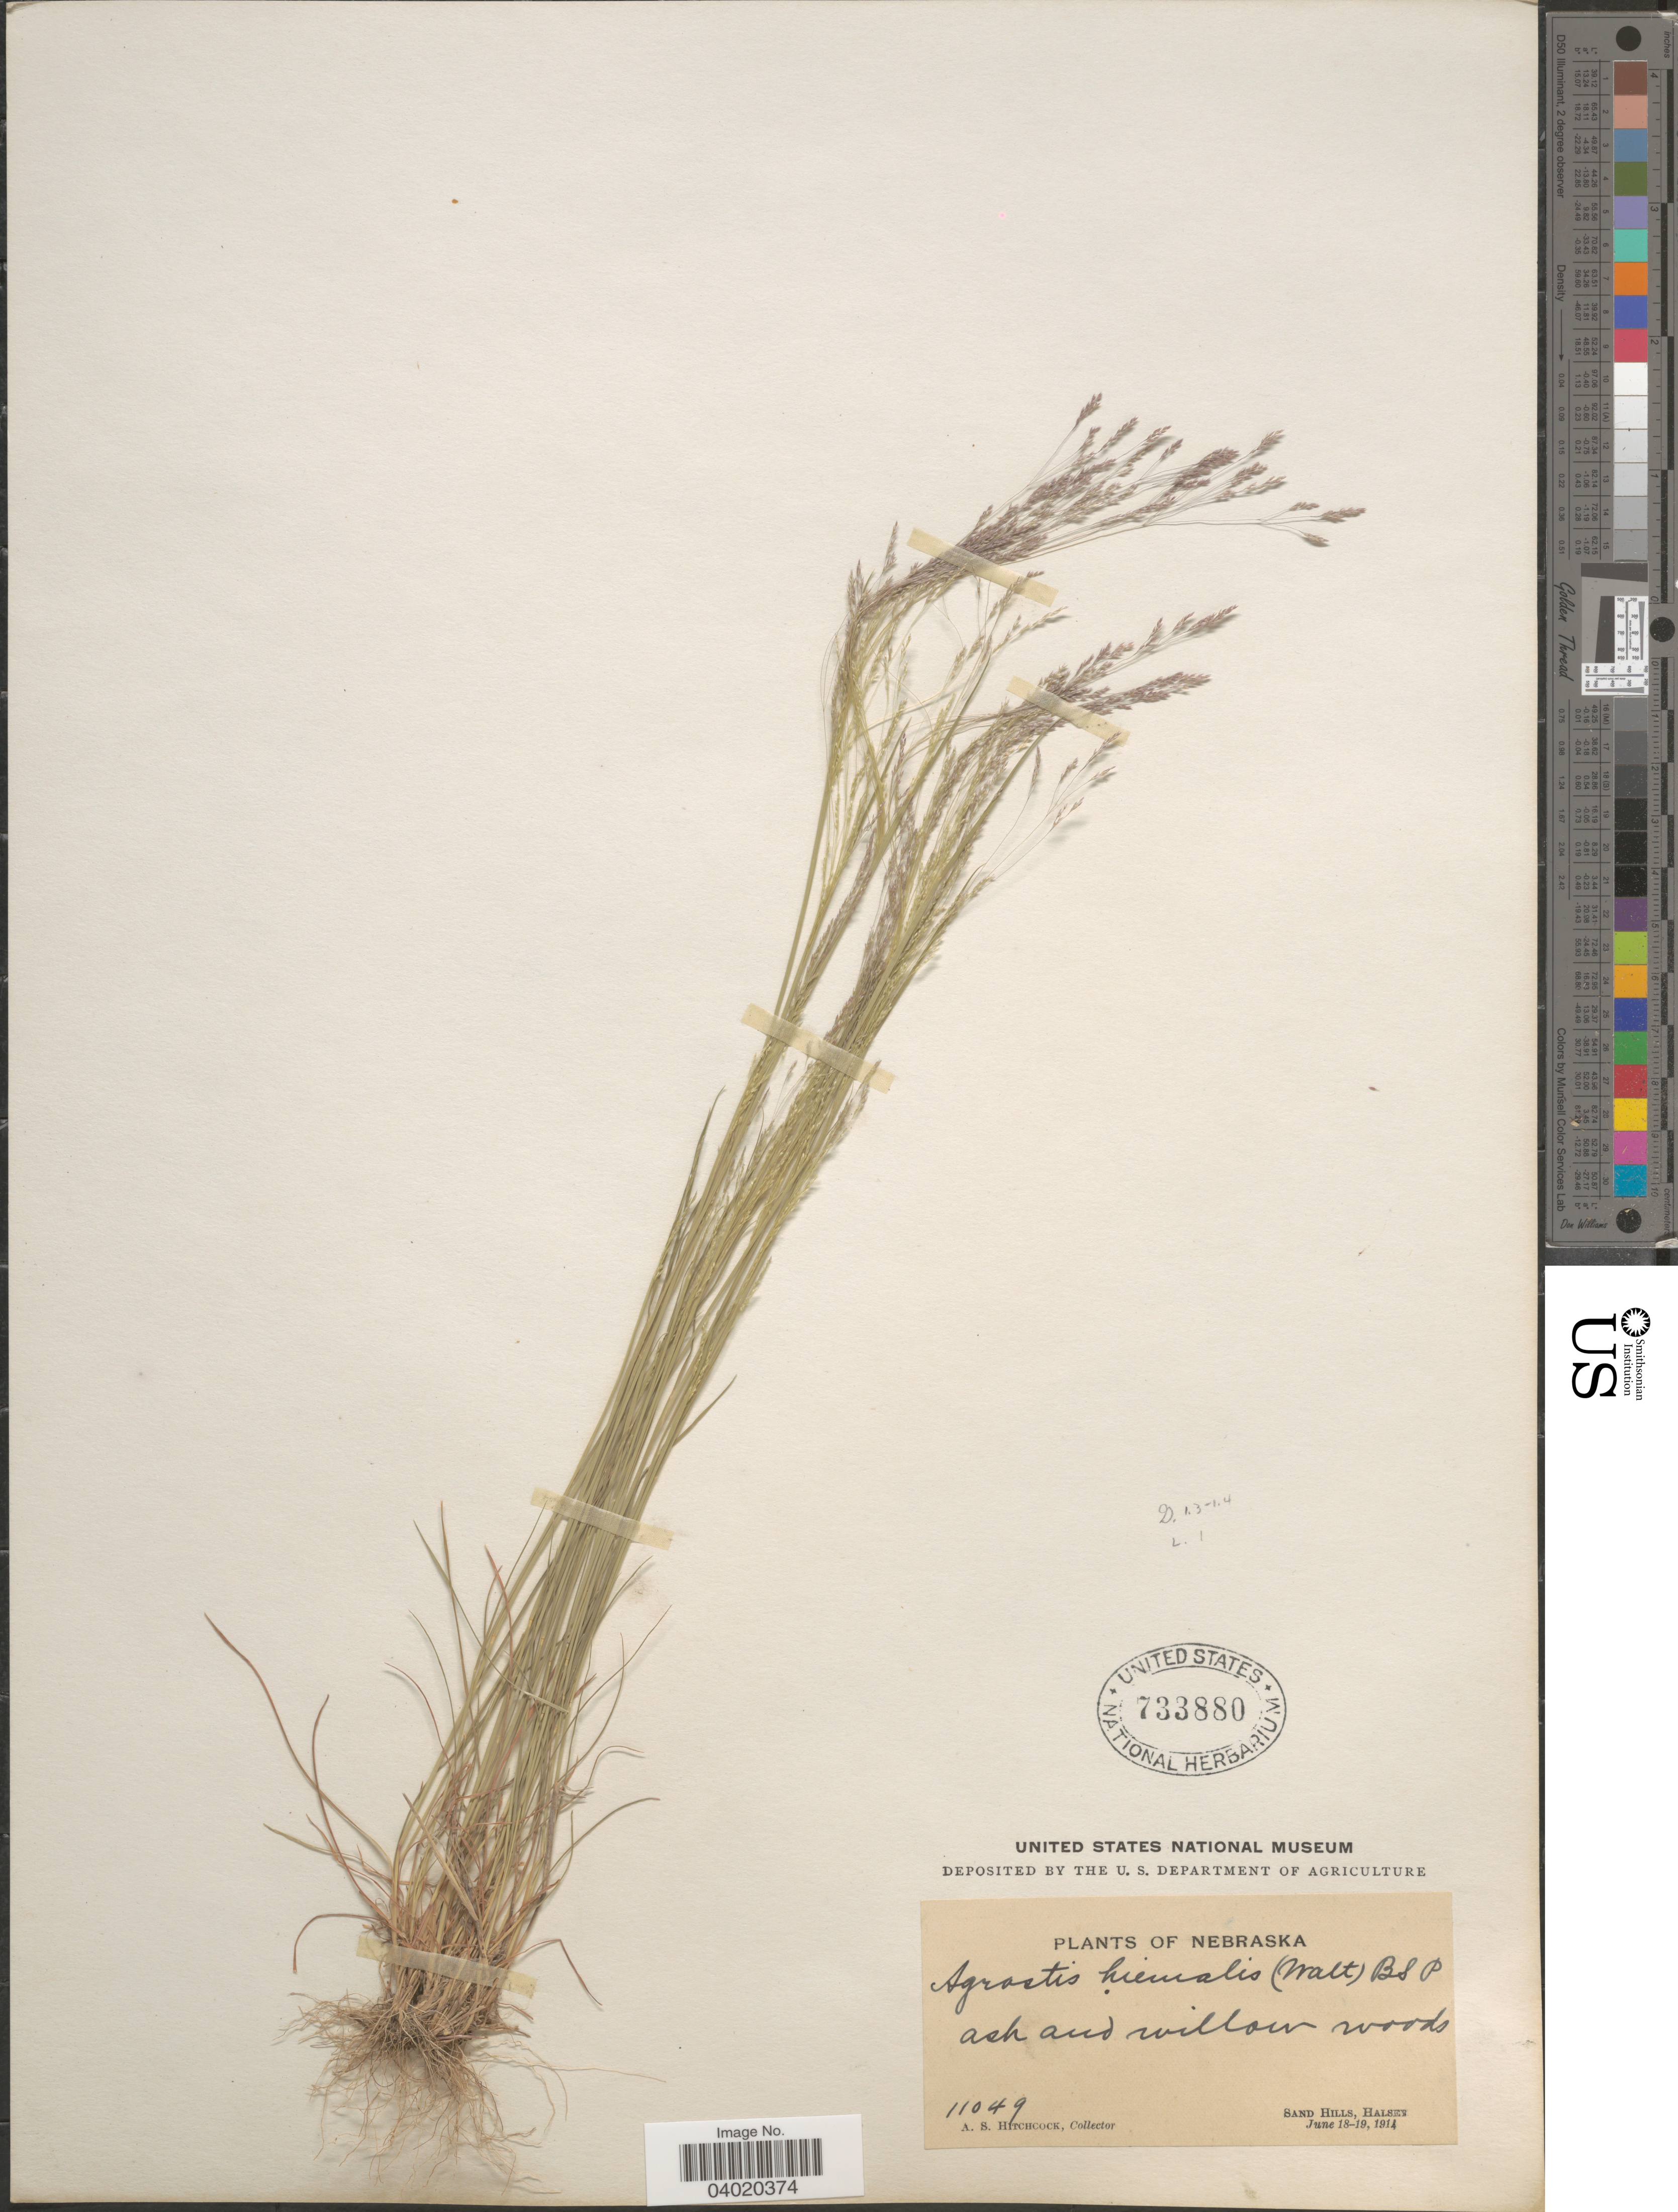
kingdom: Plantae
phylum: Tracheophyta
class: Liliopsida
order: Poales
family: Poaceae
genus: Agrostis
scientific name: Agrostis hyemalis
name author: (Walter) Britton et al.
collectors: A. S. Hitchcock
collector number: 11049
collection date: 1914-06-18/1914-06-19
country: United States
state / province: Nebraska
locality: Sand Hills, Halsey.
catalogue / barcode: US 733880